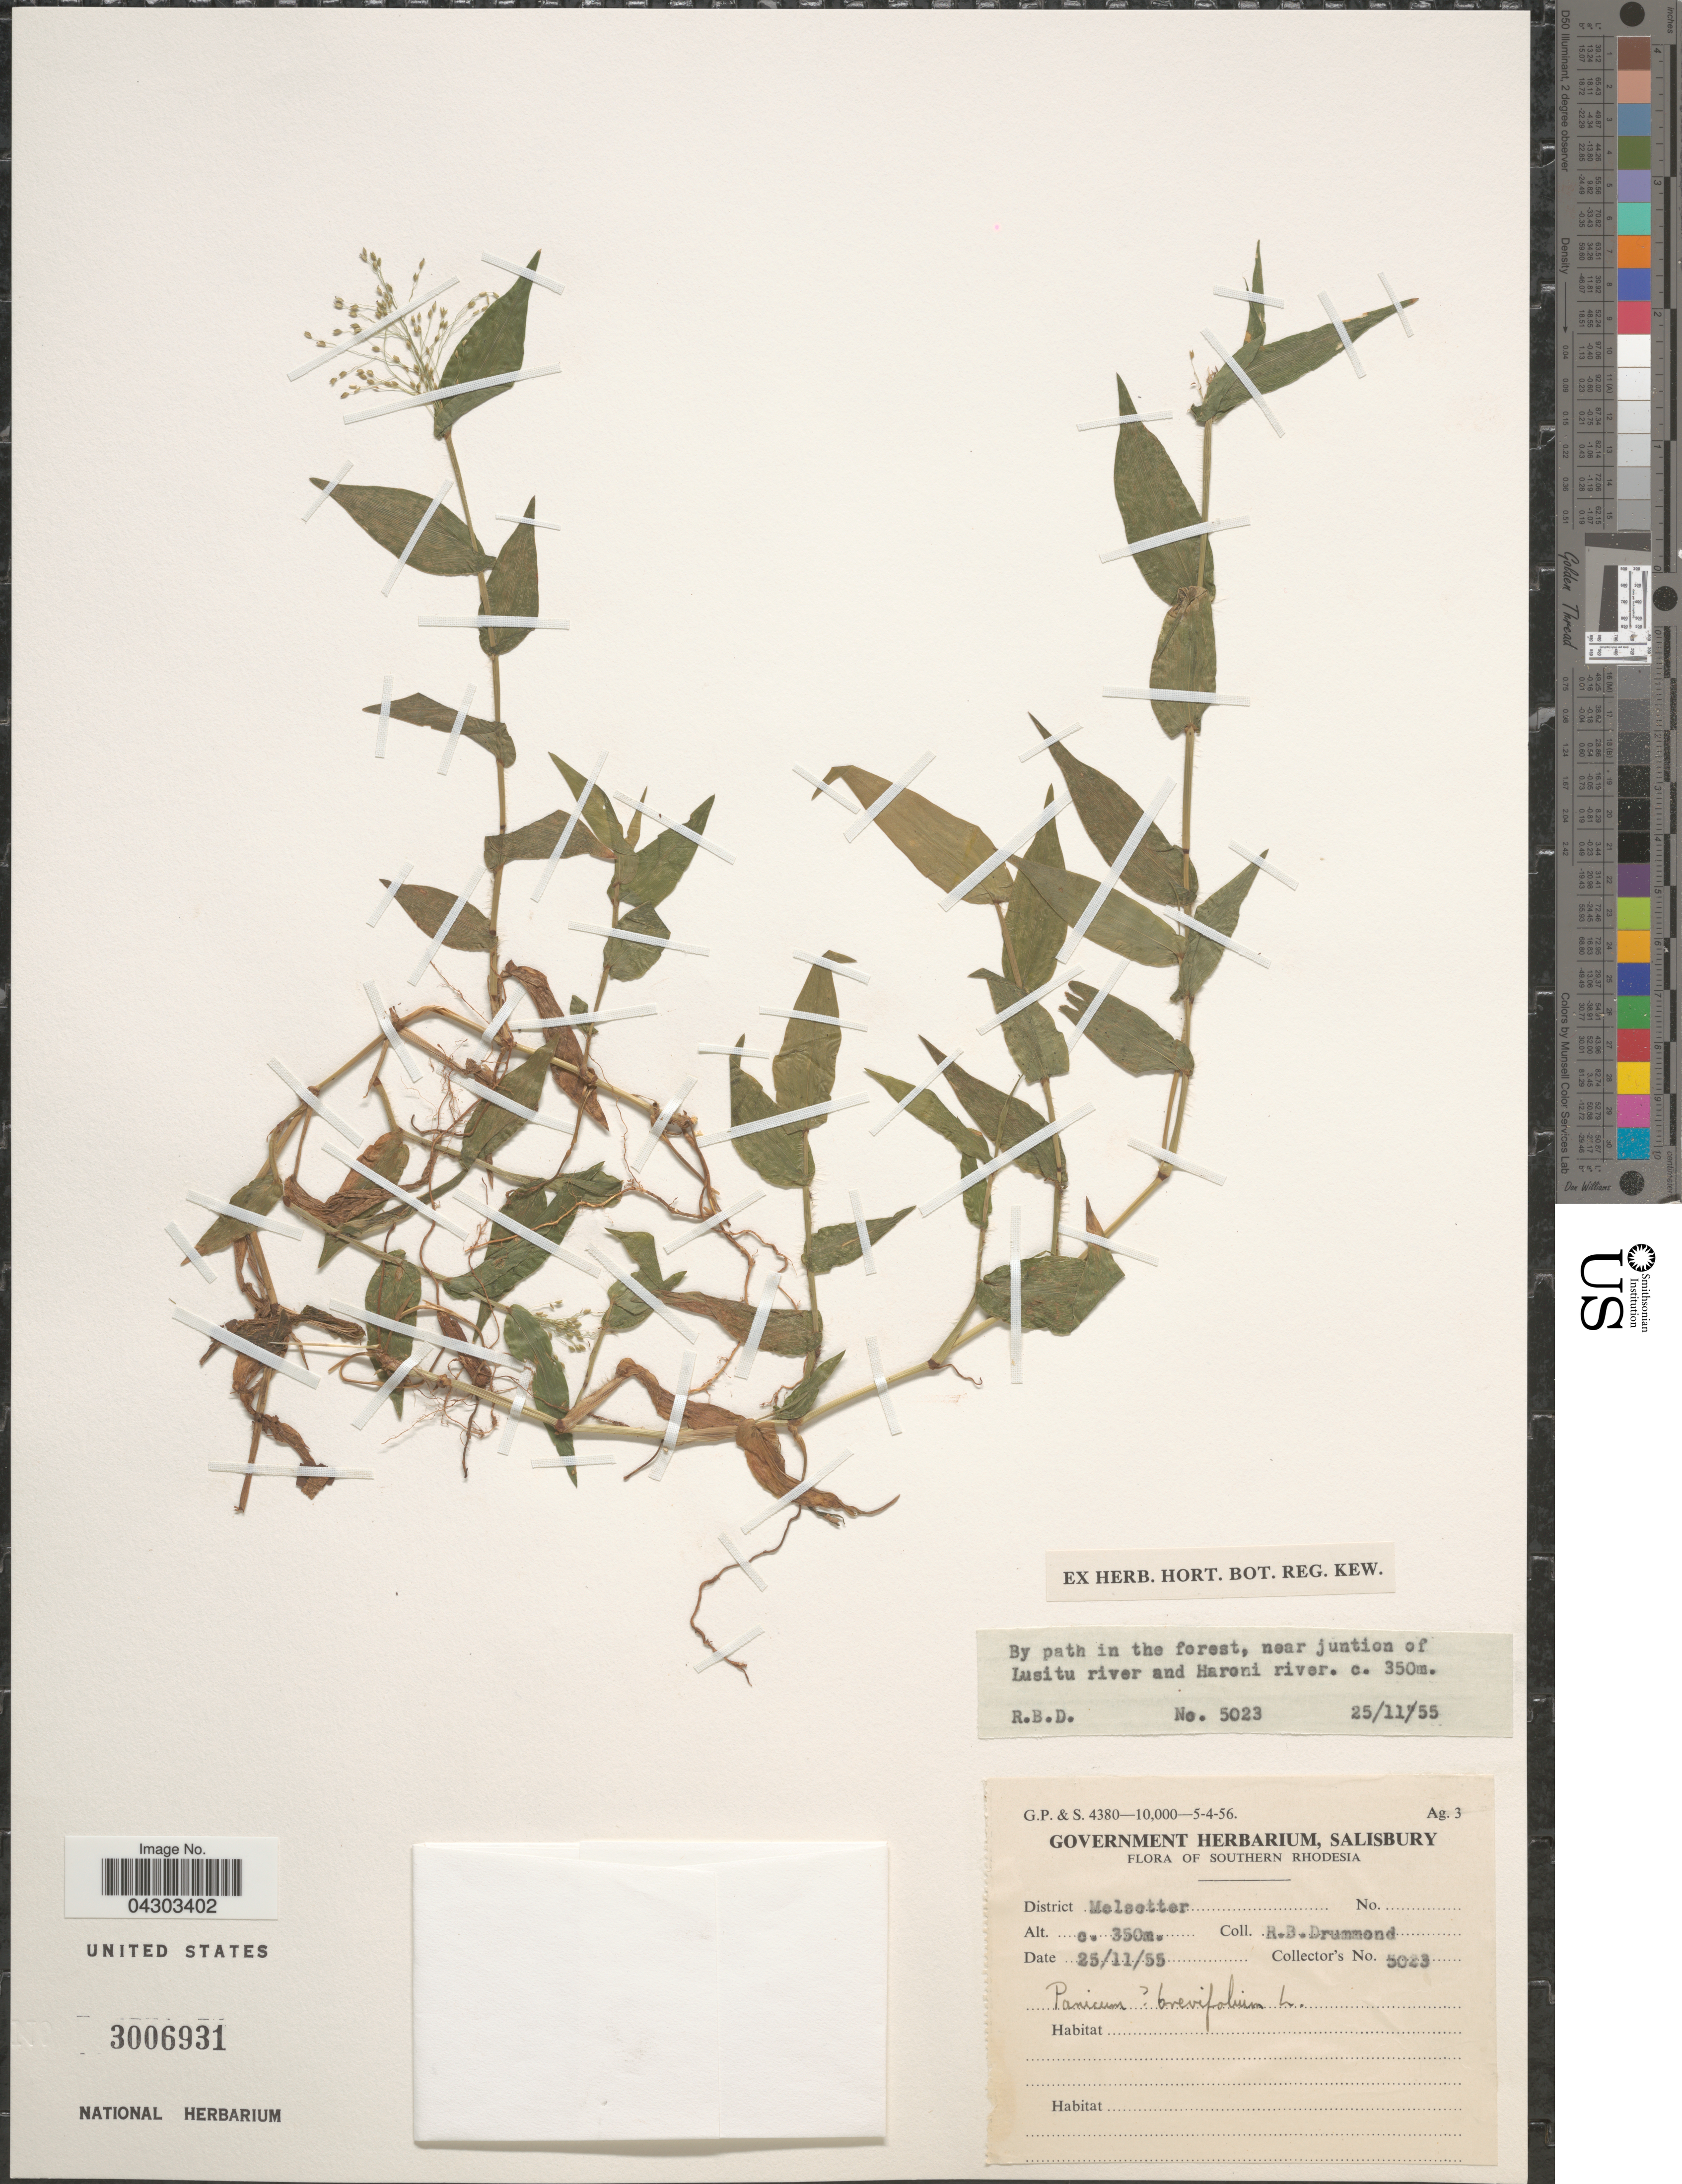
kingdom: Plantae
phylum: Tracheophyta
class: Liliopsida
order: Poales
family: Poaceae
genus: Panicum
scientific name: Panicum brevifolium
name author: L.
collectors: R. Drummond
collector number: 5023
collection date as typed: Transcribed d/m/y: 25/11/55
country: Zimbabwe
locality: By path in the forest, near junction of Lusitu river and Haroni river. Southern Rhodesia. District Melsetter.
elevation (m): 350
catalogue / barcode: US 3006931